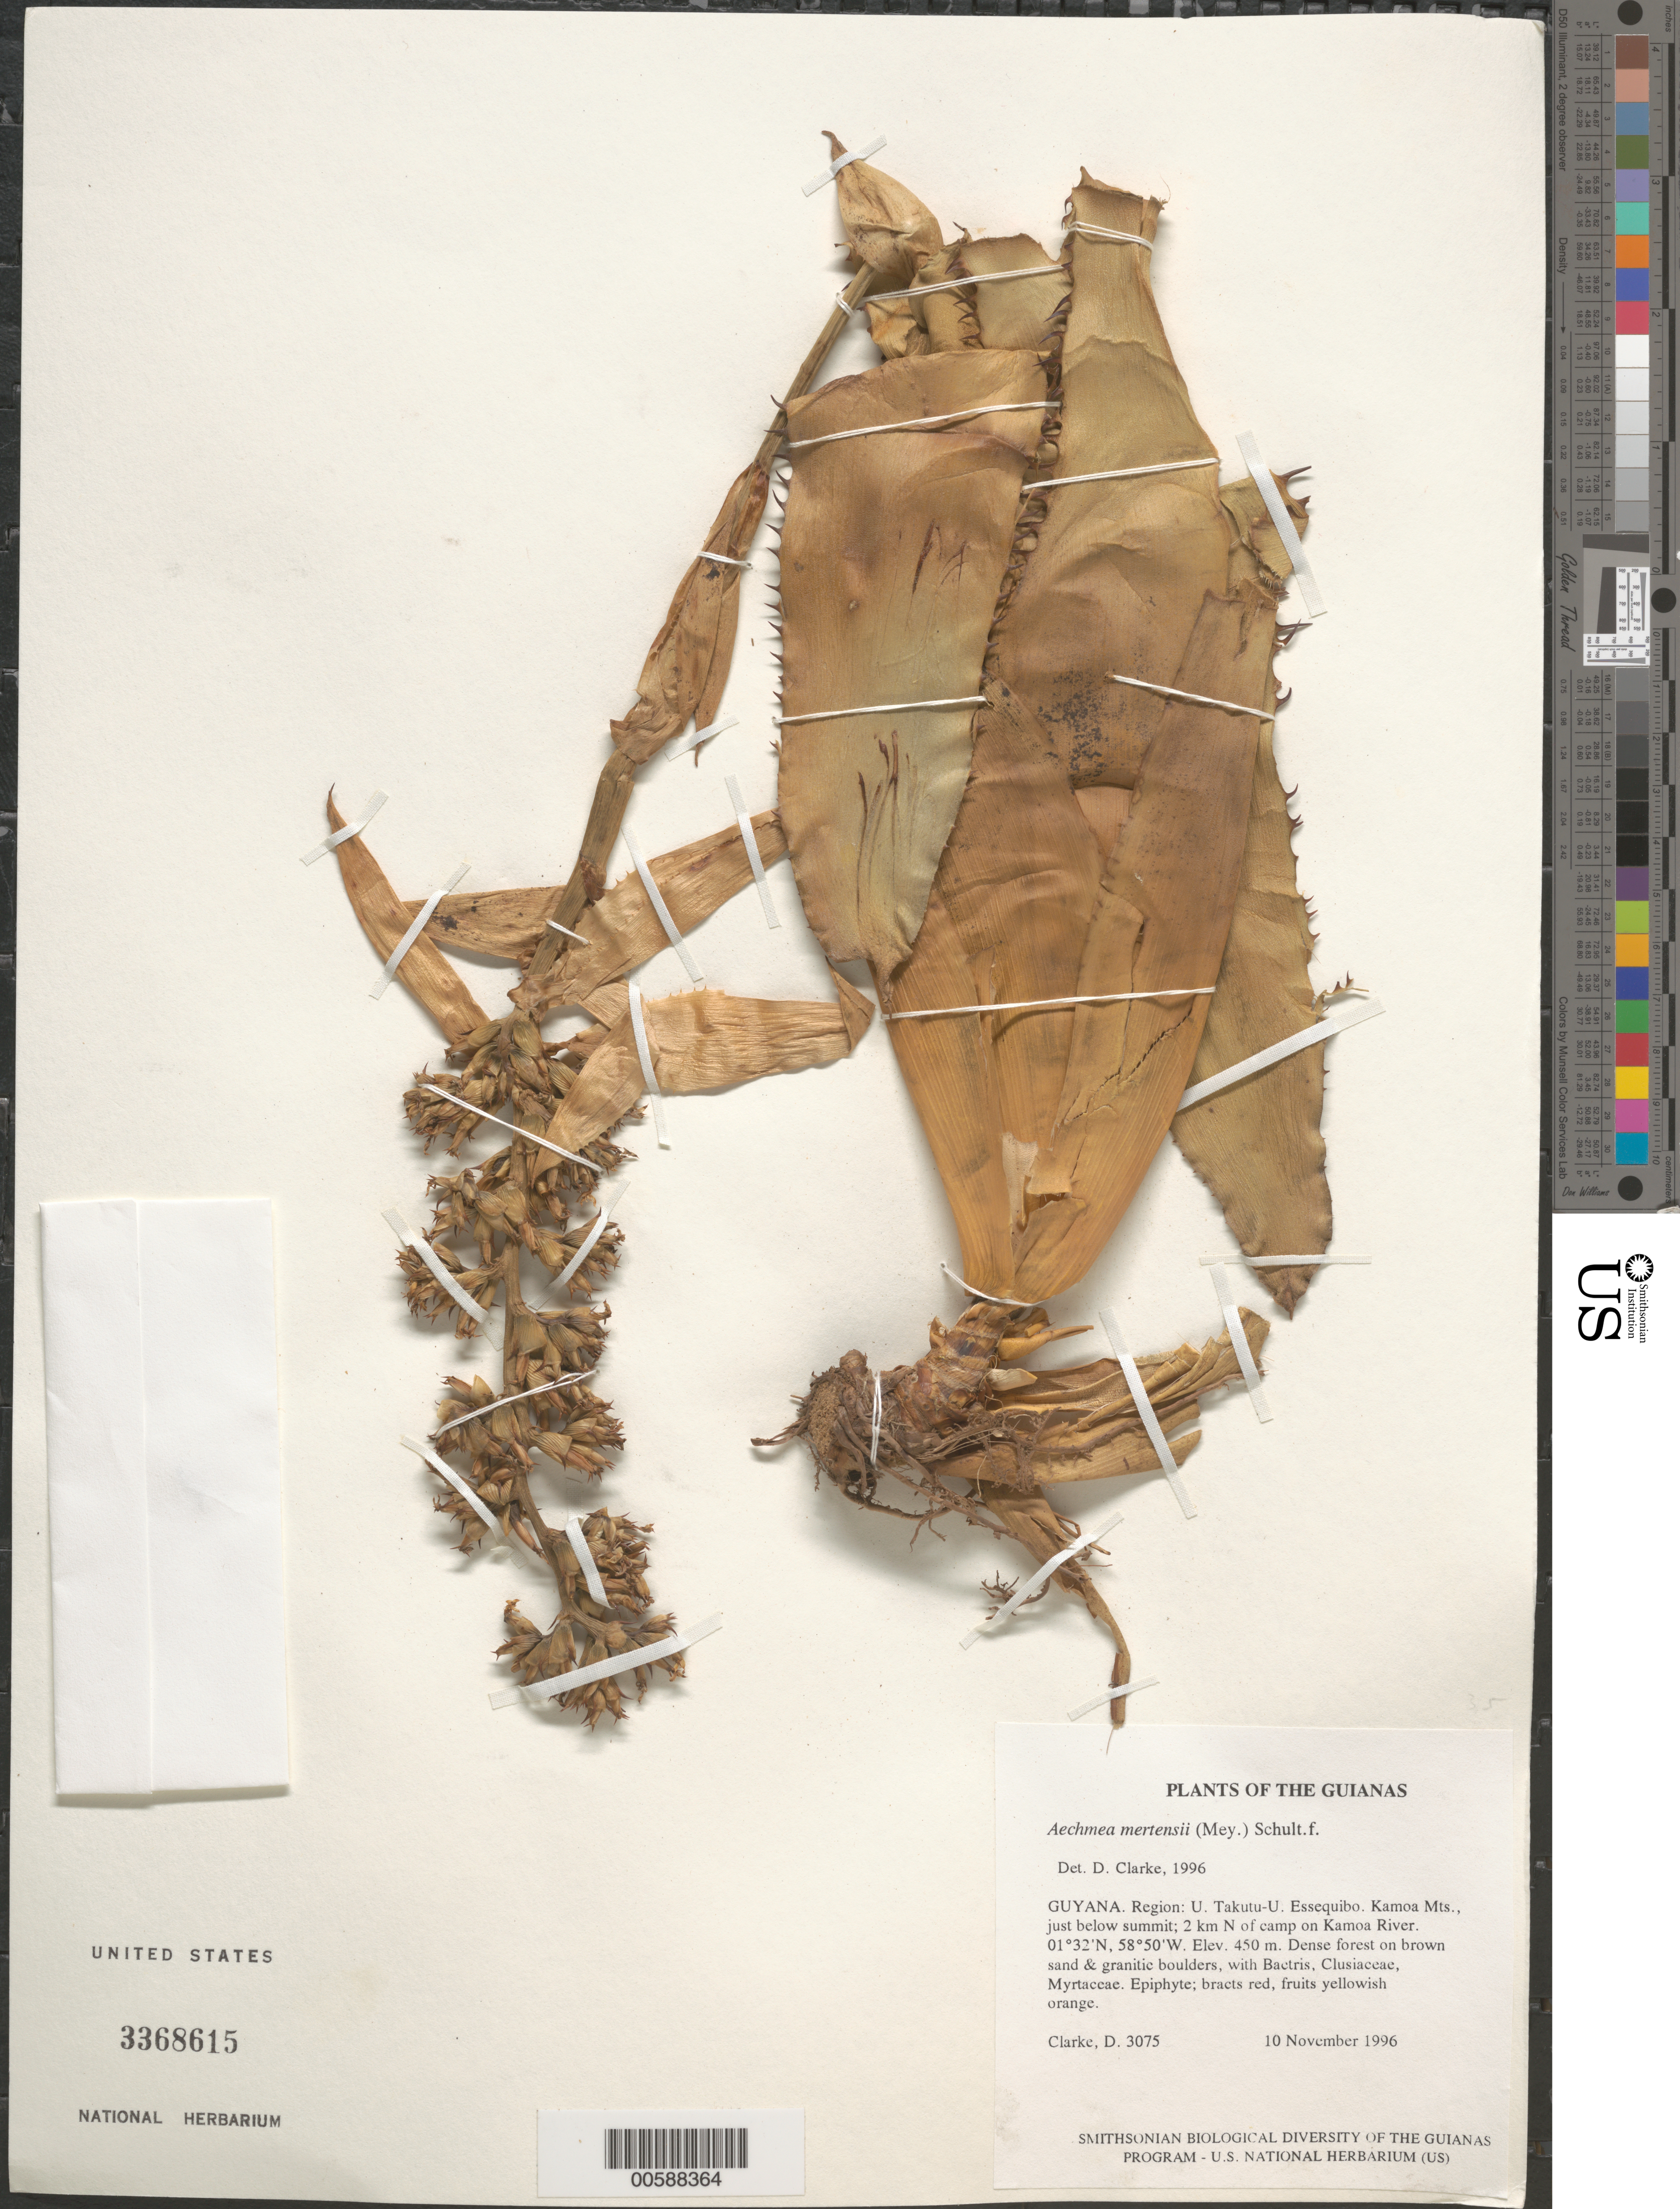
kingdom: Plantae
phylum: Tracheophyta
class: Liliopsida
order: Poales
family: Bromeliaceae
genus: Aechmea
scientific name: Aechmea mertensii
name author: (G. Mey.) Schult. & Schult. f.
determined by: Clarke, H. D., University of North Carolina (Asheville)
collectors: H. D. Clarke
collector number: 3075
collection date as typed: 10 November 1996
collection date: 1996-11-10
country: Guyana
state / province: U. Takutu-U. Essequibo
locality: Kamoa Mts., just below summit; 2 km N of camp on Kamoa River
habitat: Dense forest on brown sand & granitic boulders, with Bactris, Clusiaceae, Myrtaceae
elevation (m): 450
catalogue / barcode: US 3368615